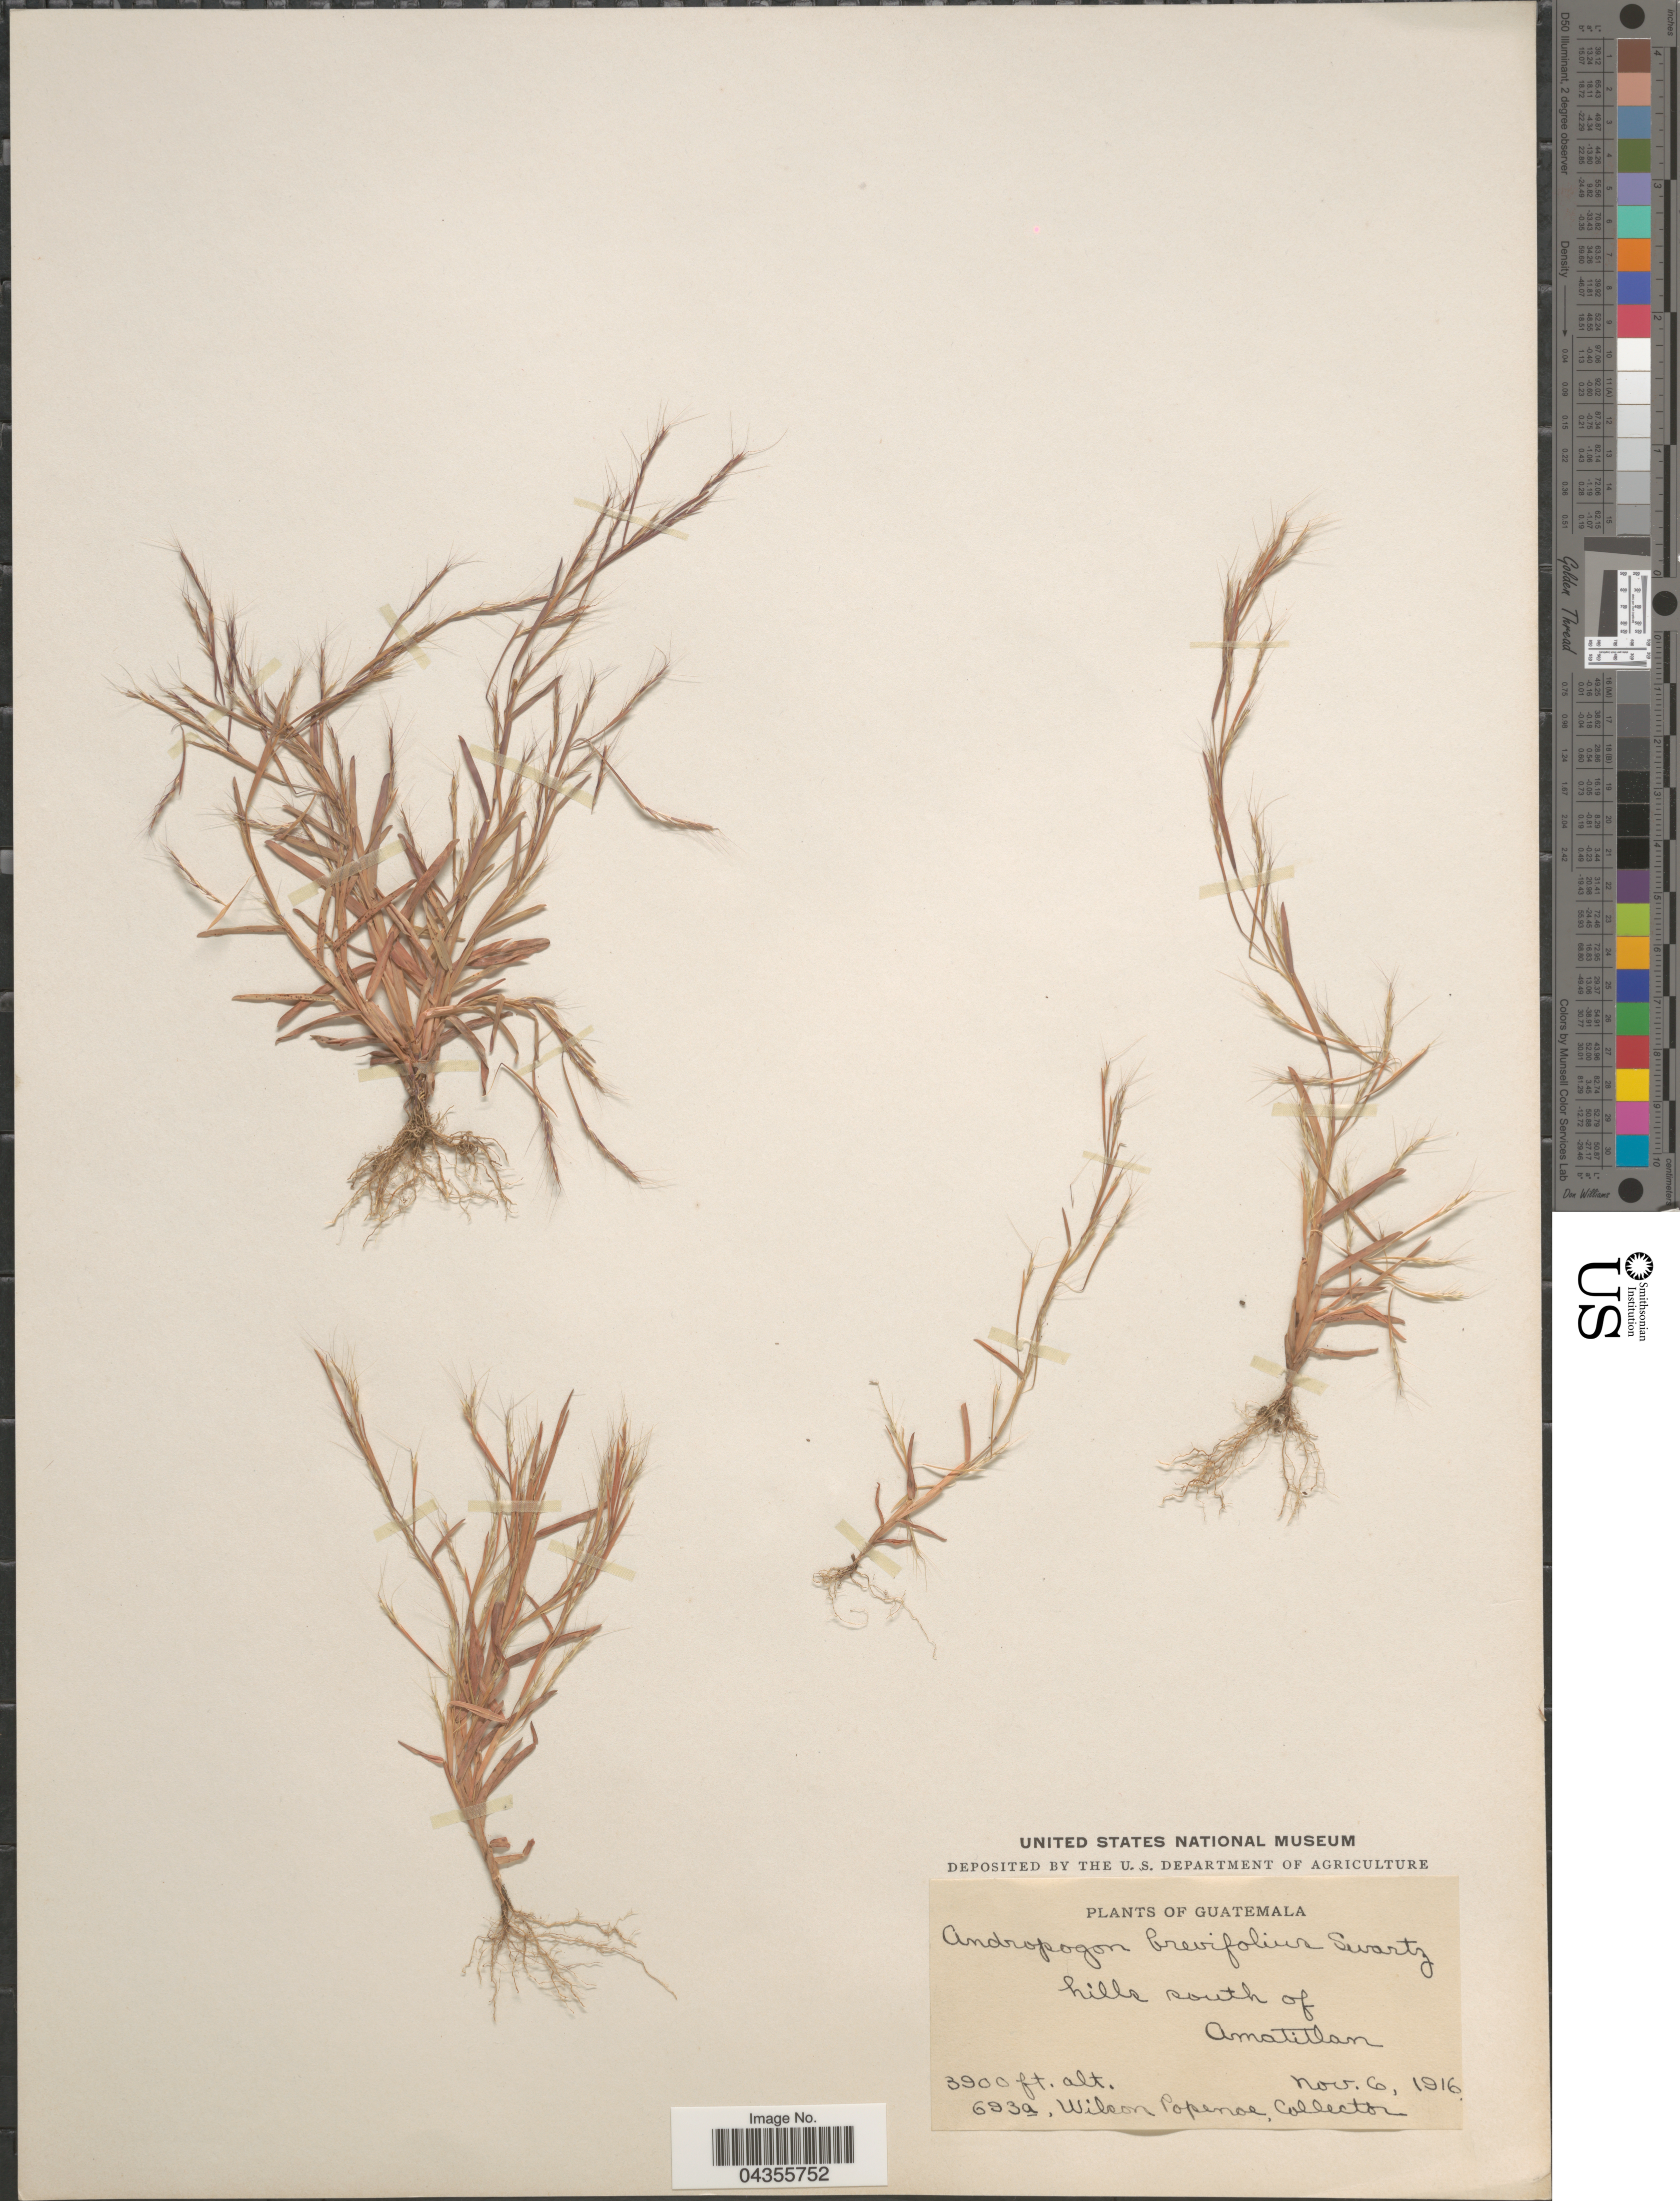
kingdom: Plantae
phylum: Tracheophyta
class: Liliopsida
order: Poales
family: Poaceae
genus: Schizachyrium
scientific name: Schizachyrium brevifolium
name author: (Sw.) Nees ex Büse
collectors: F. Popenoe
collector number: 693a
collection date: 1916-11-06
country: Guatemala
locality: Hills south of Amatitlan.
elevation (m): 1189